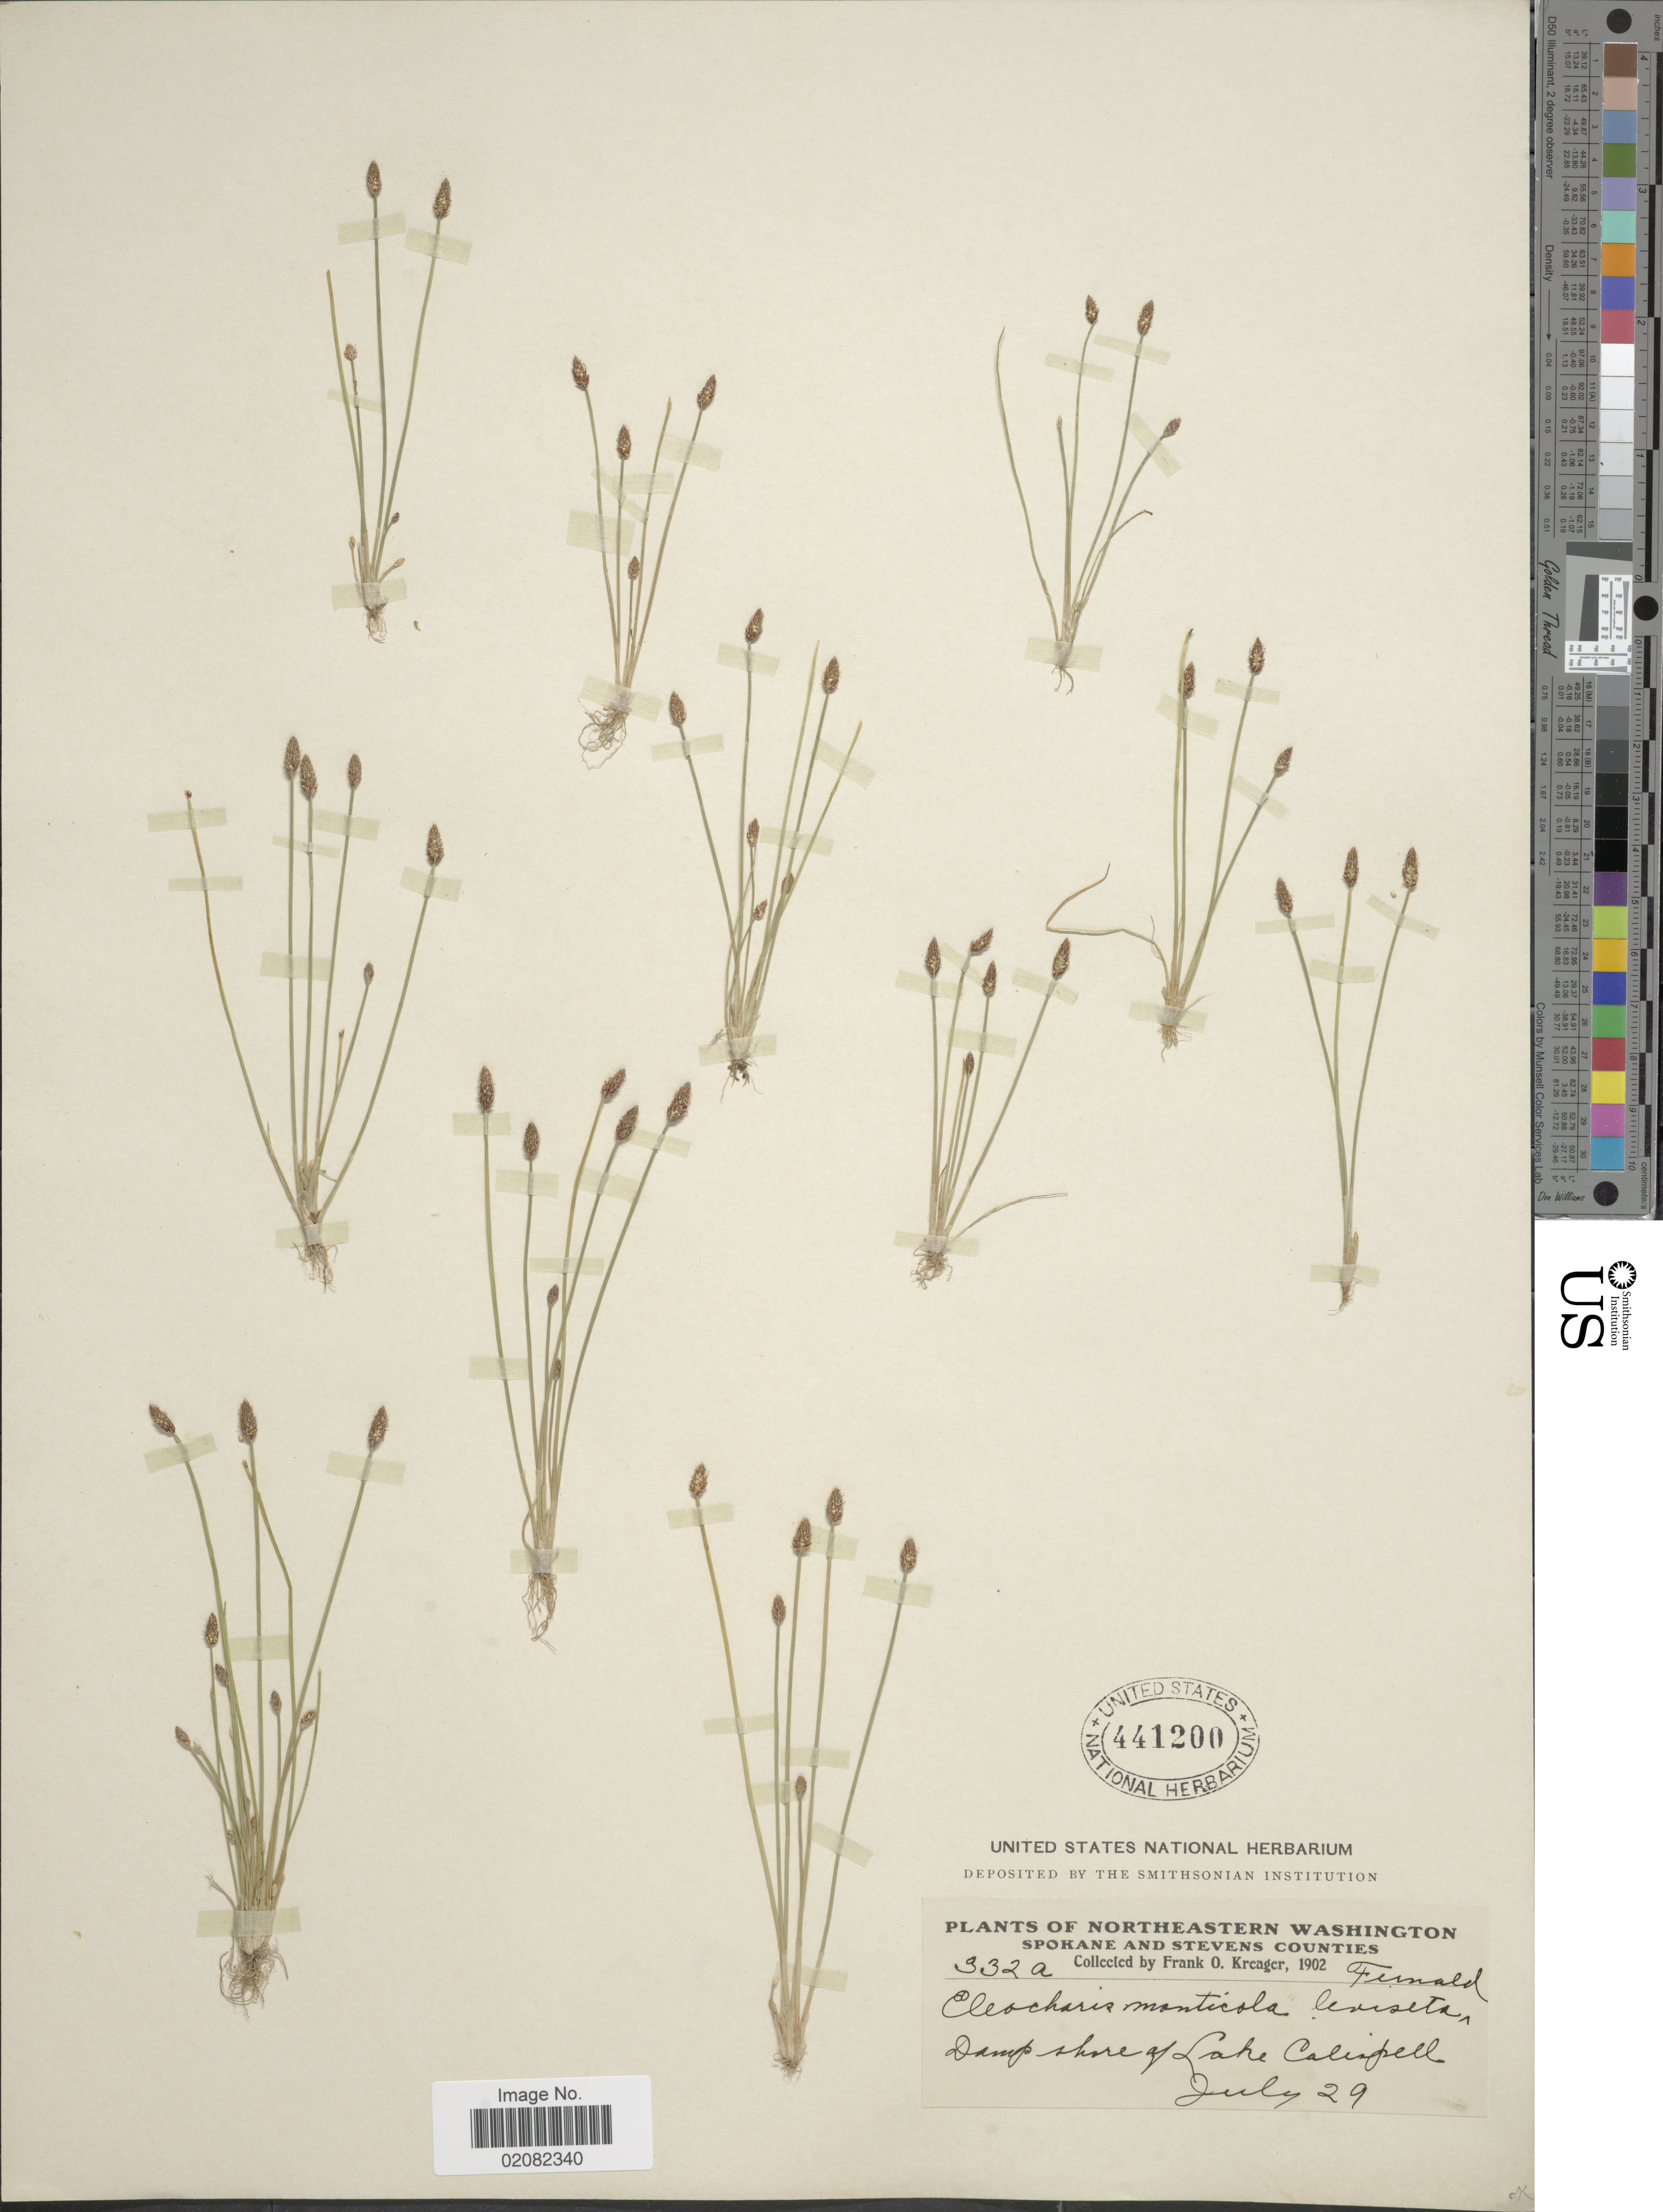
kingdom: Plantae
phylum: Tracheophyta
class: Liliopsida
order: Poales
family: Cyperaceae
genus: Eleocharis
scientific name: Eleocharis engelmannii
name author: Steud.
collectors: F. Kreager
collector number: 332a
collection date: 1902-07-29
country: United States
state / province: Washington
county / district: Spokane / Stevens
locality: Northeastern Washington, Spokane and Stevens Counties, Damp shore of Lake Calisfell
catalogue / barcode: US 441200